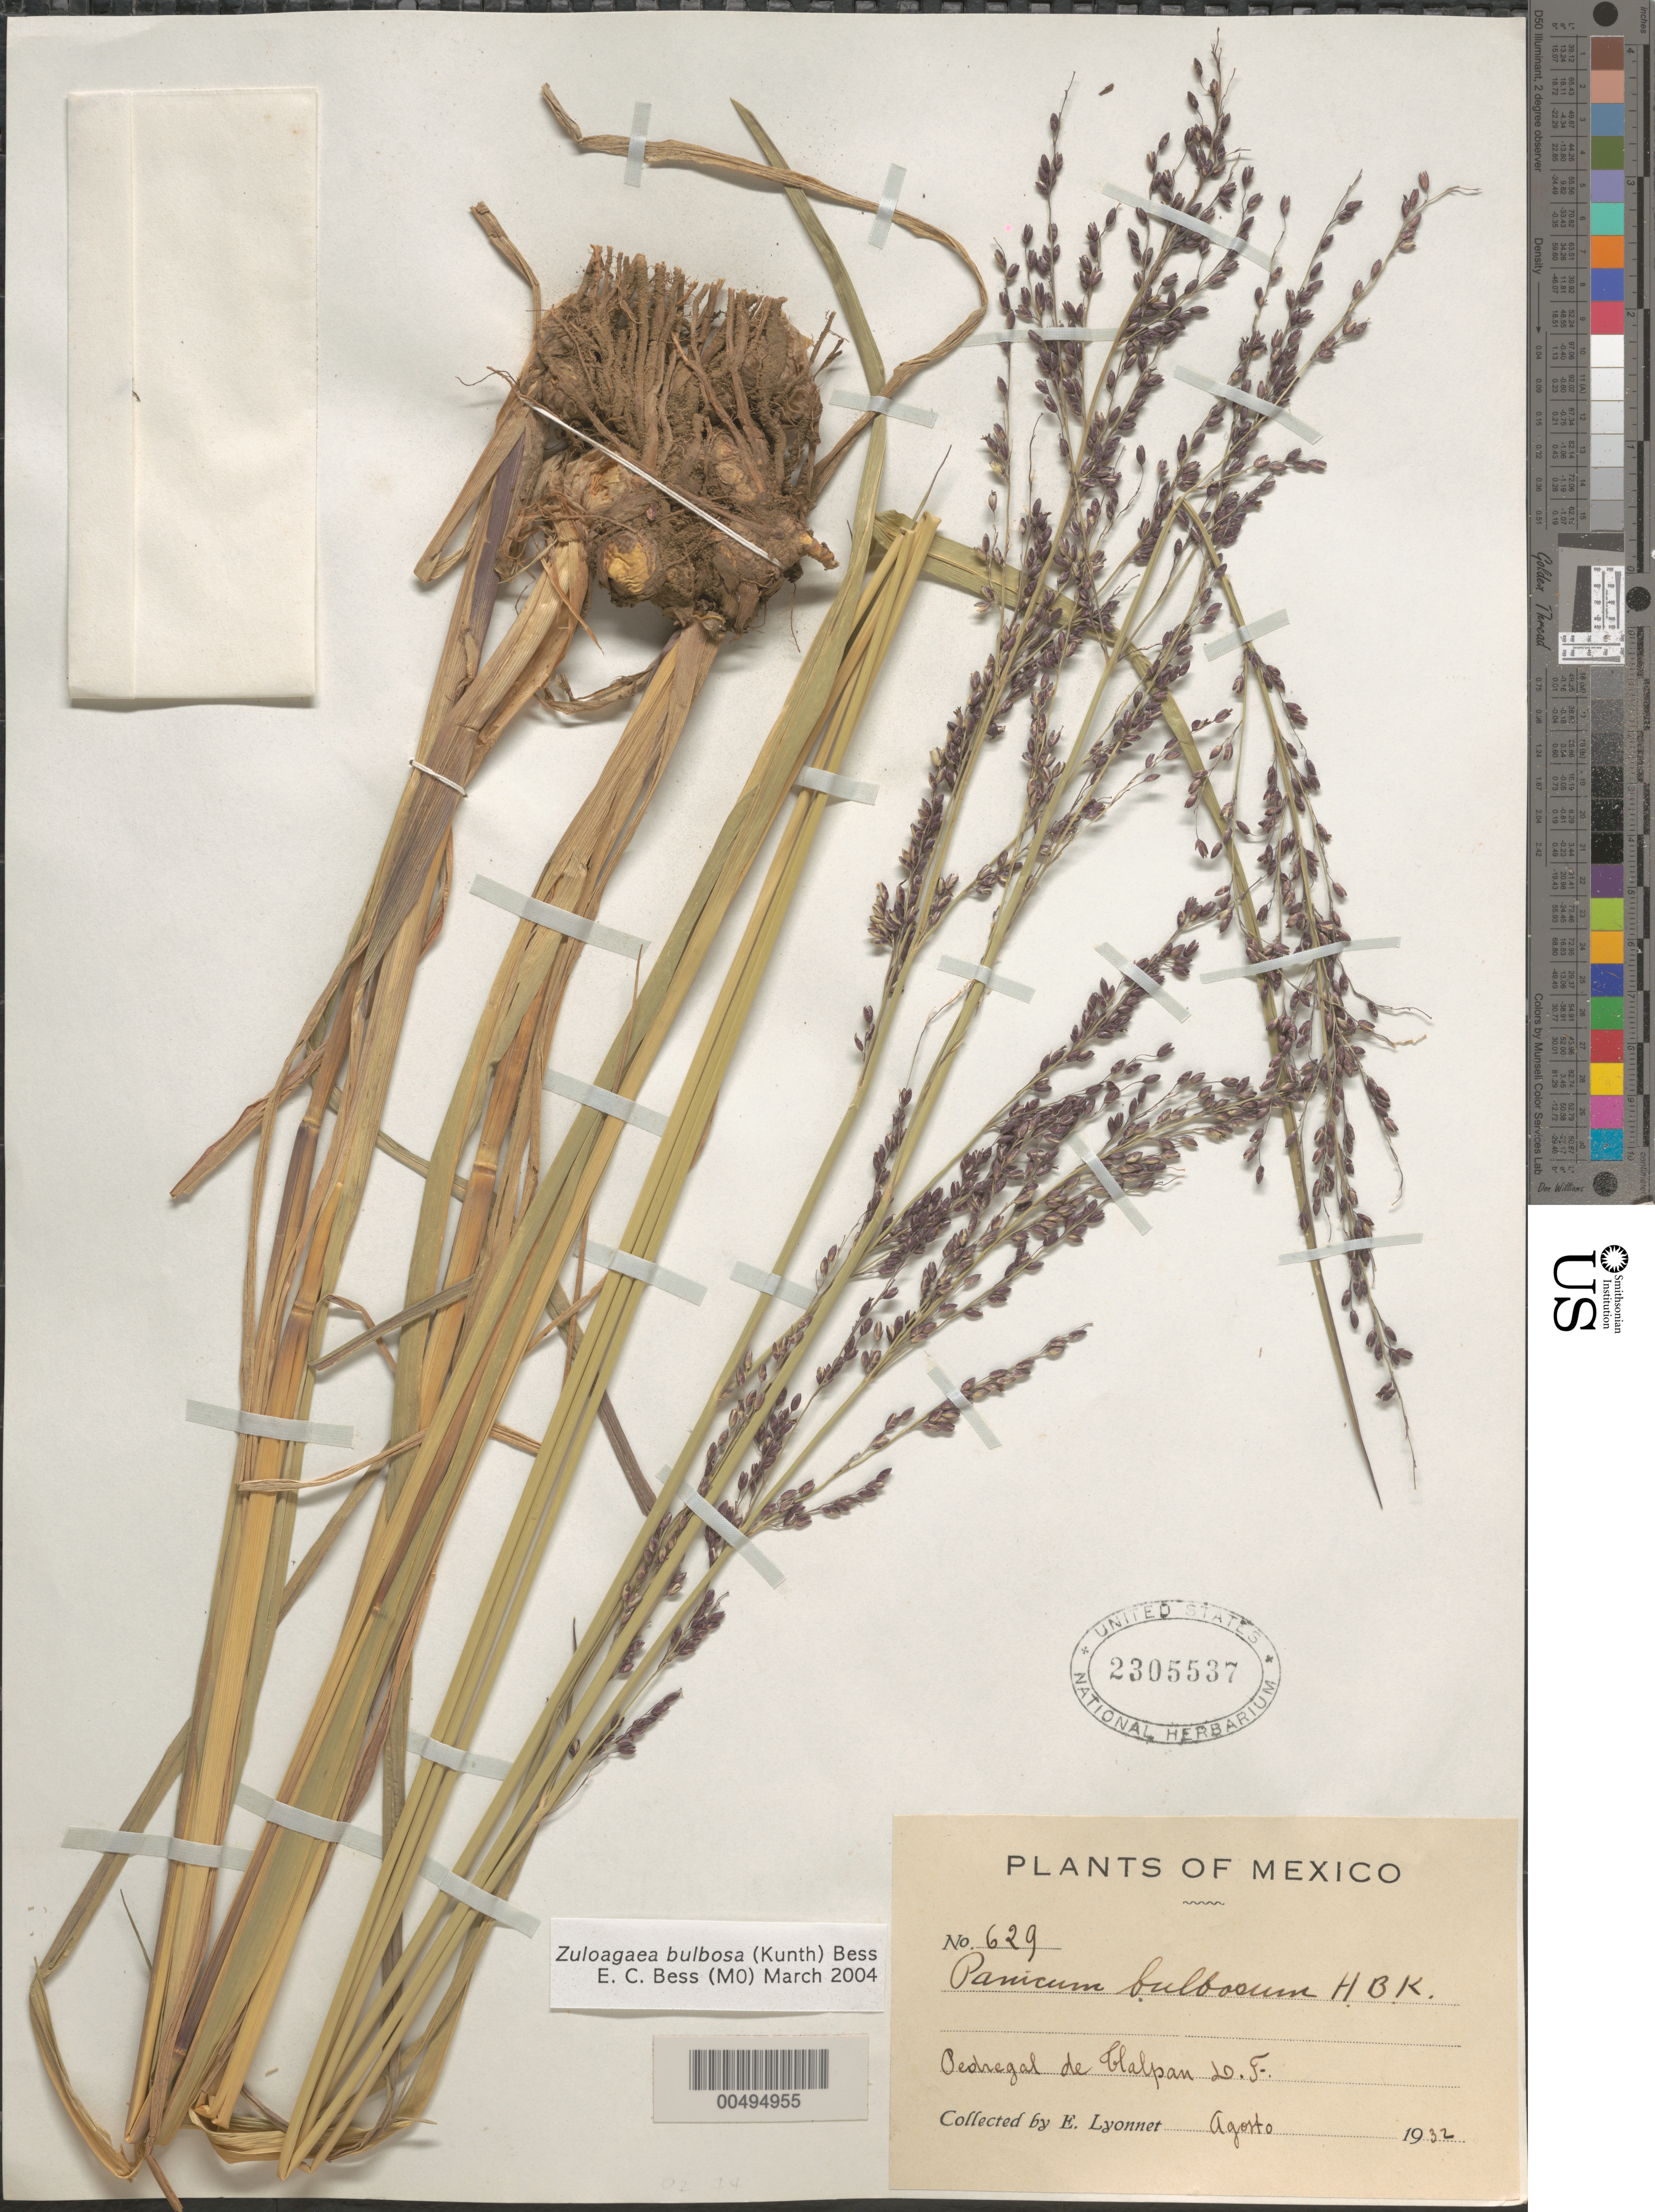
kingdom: Plantae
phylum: Tracheophyta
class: Liliopsida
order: Poales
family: Poaceae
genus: Panicum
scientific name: Panicum bulbosum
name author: Kunth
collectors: Bro. E. Lyonnet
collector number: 629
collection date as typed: Aug 1932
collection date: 1932-08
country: Mexico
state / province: Distrito Federal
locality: Pedregal de Tlalpan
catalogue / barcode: US 2305537